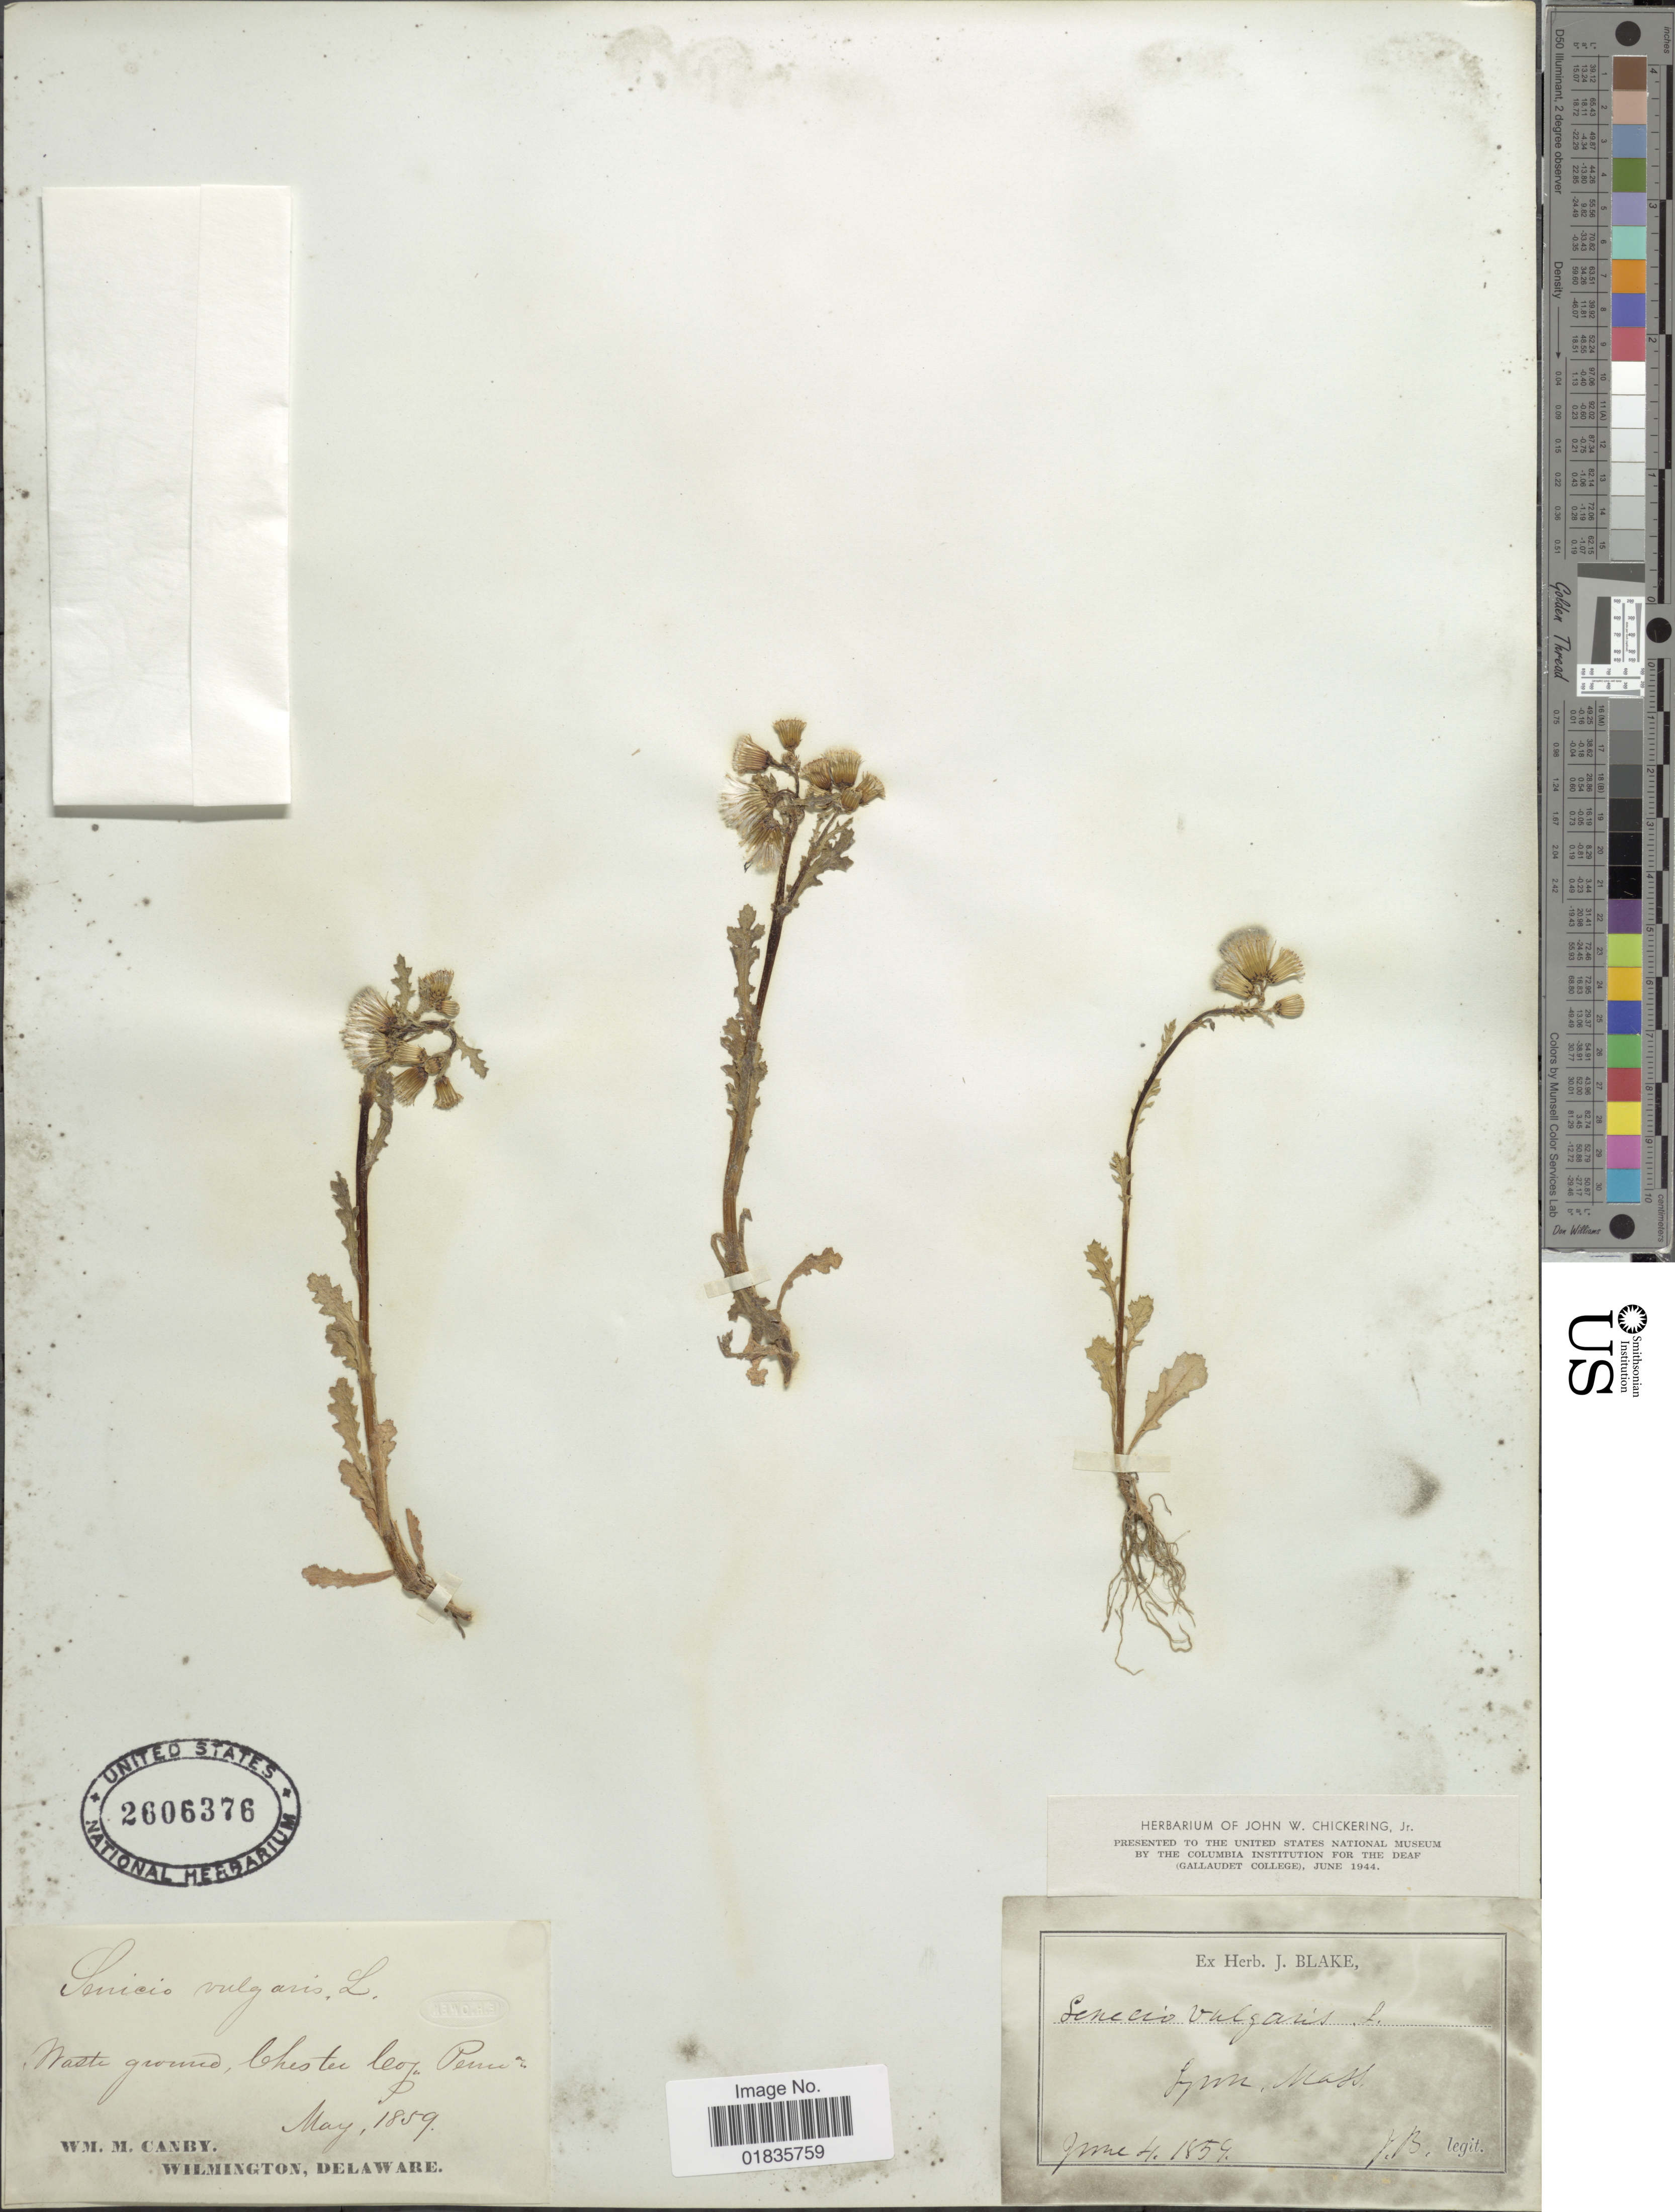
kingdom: Plantae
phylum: Tracheophyta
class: Magnoliopsida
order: Asterales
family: Asteraceae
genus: Senecio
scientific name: Senecio vulgaris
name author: L.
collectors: J. Blake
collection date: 1859-06-04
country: United States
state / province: Massachusetts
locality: Lynn.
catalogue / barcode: US 2606376